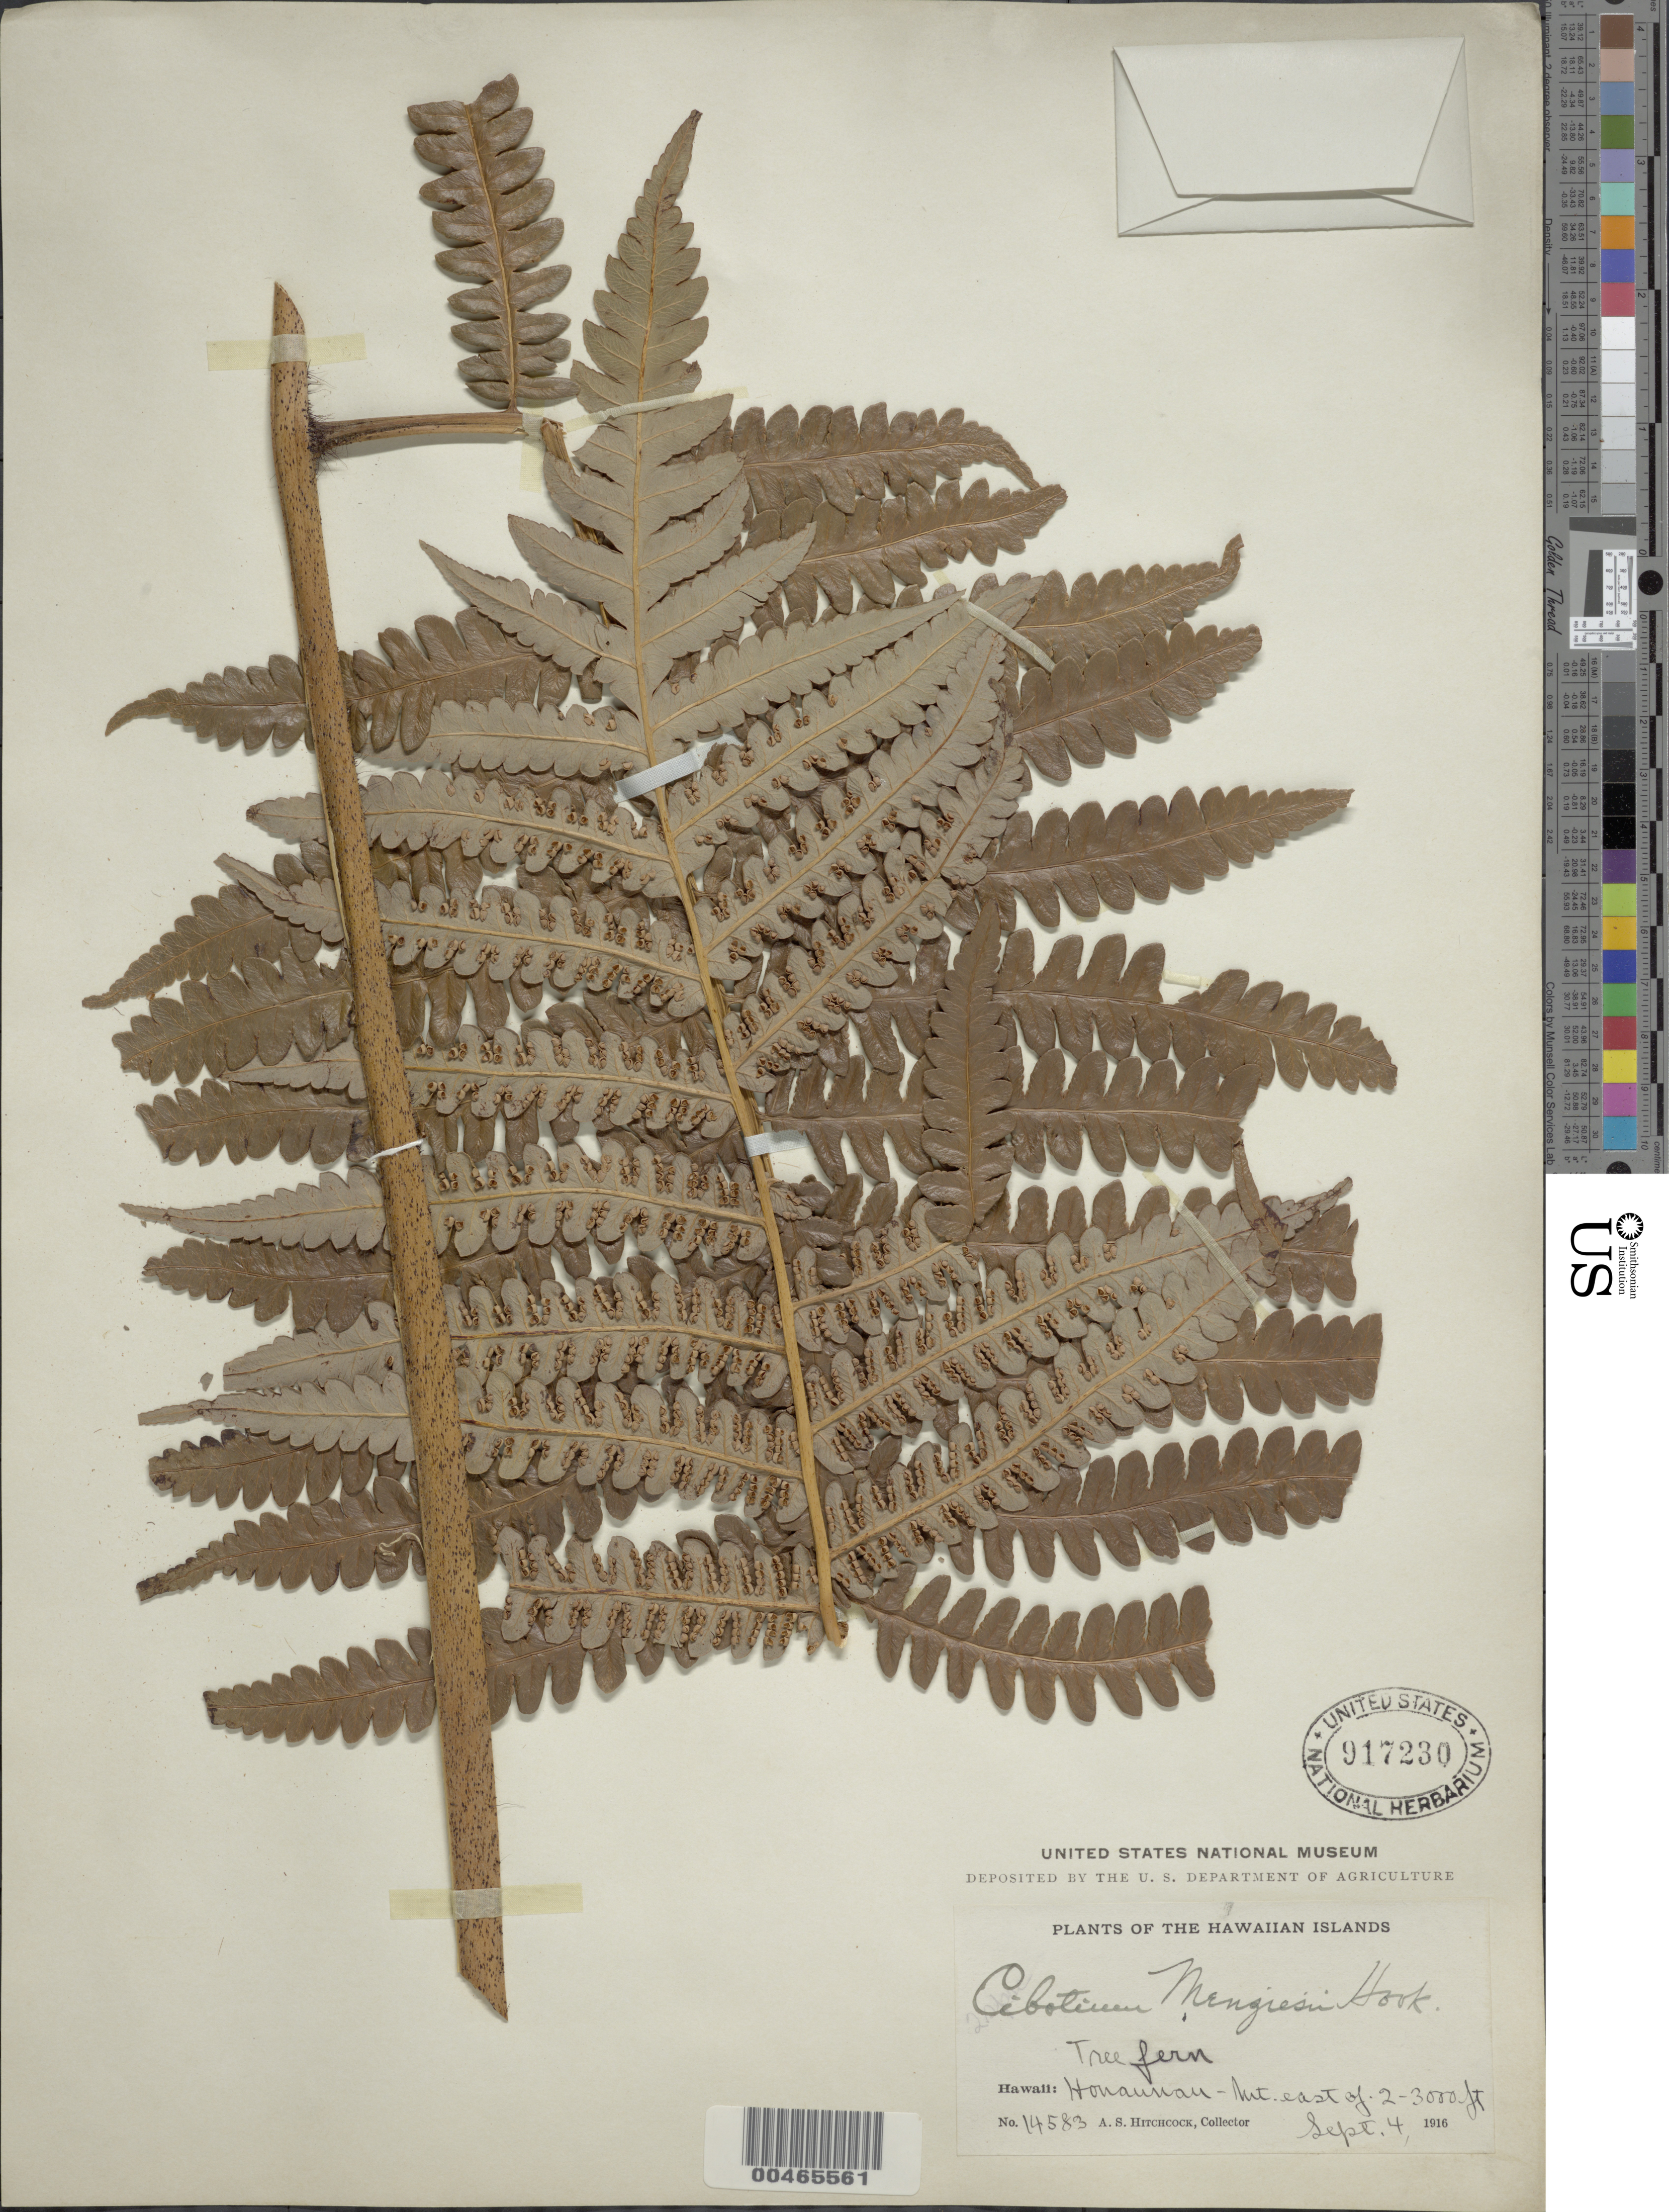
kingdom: Plantae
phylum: Tracheophyta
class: Polypodiopsida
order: Cyatheales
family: Cibotiaceae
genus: Cibotium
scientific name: Cibotium menziesii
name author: Hook.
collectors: A. S. Hitchcock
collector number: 14583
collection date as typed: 4 Sep 1916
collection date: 1916-09-04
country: United States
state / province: Hawaii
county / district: Hawaii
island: Hawaii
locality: Honaunau-Mt. E of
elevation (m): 610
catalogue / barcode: US 917230